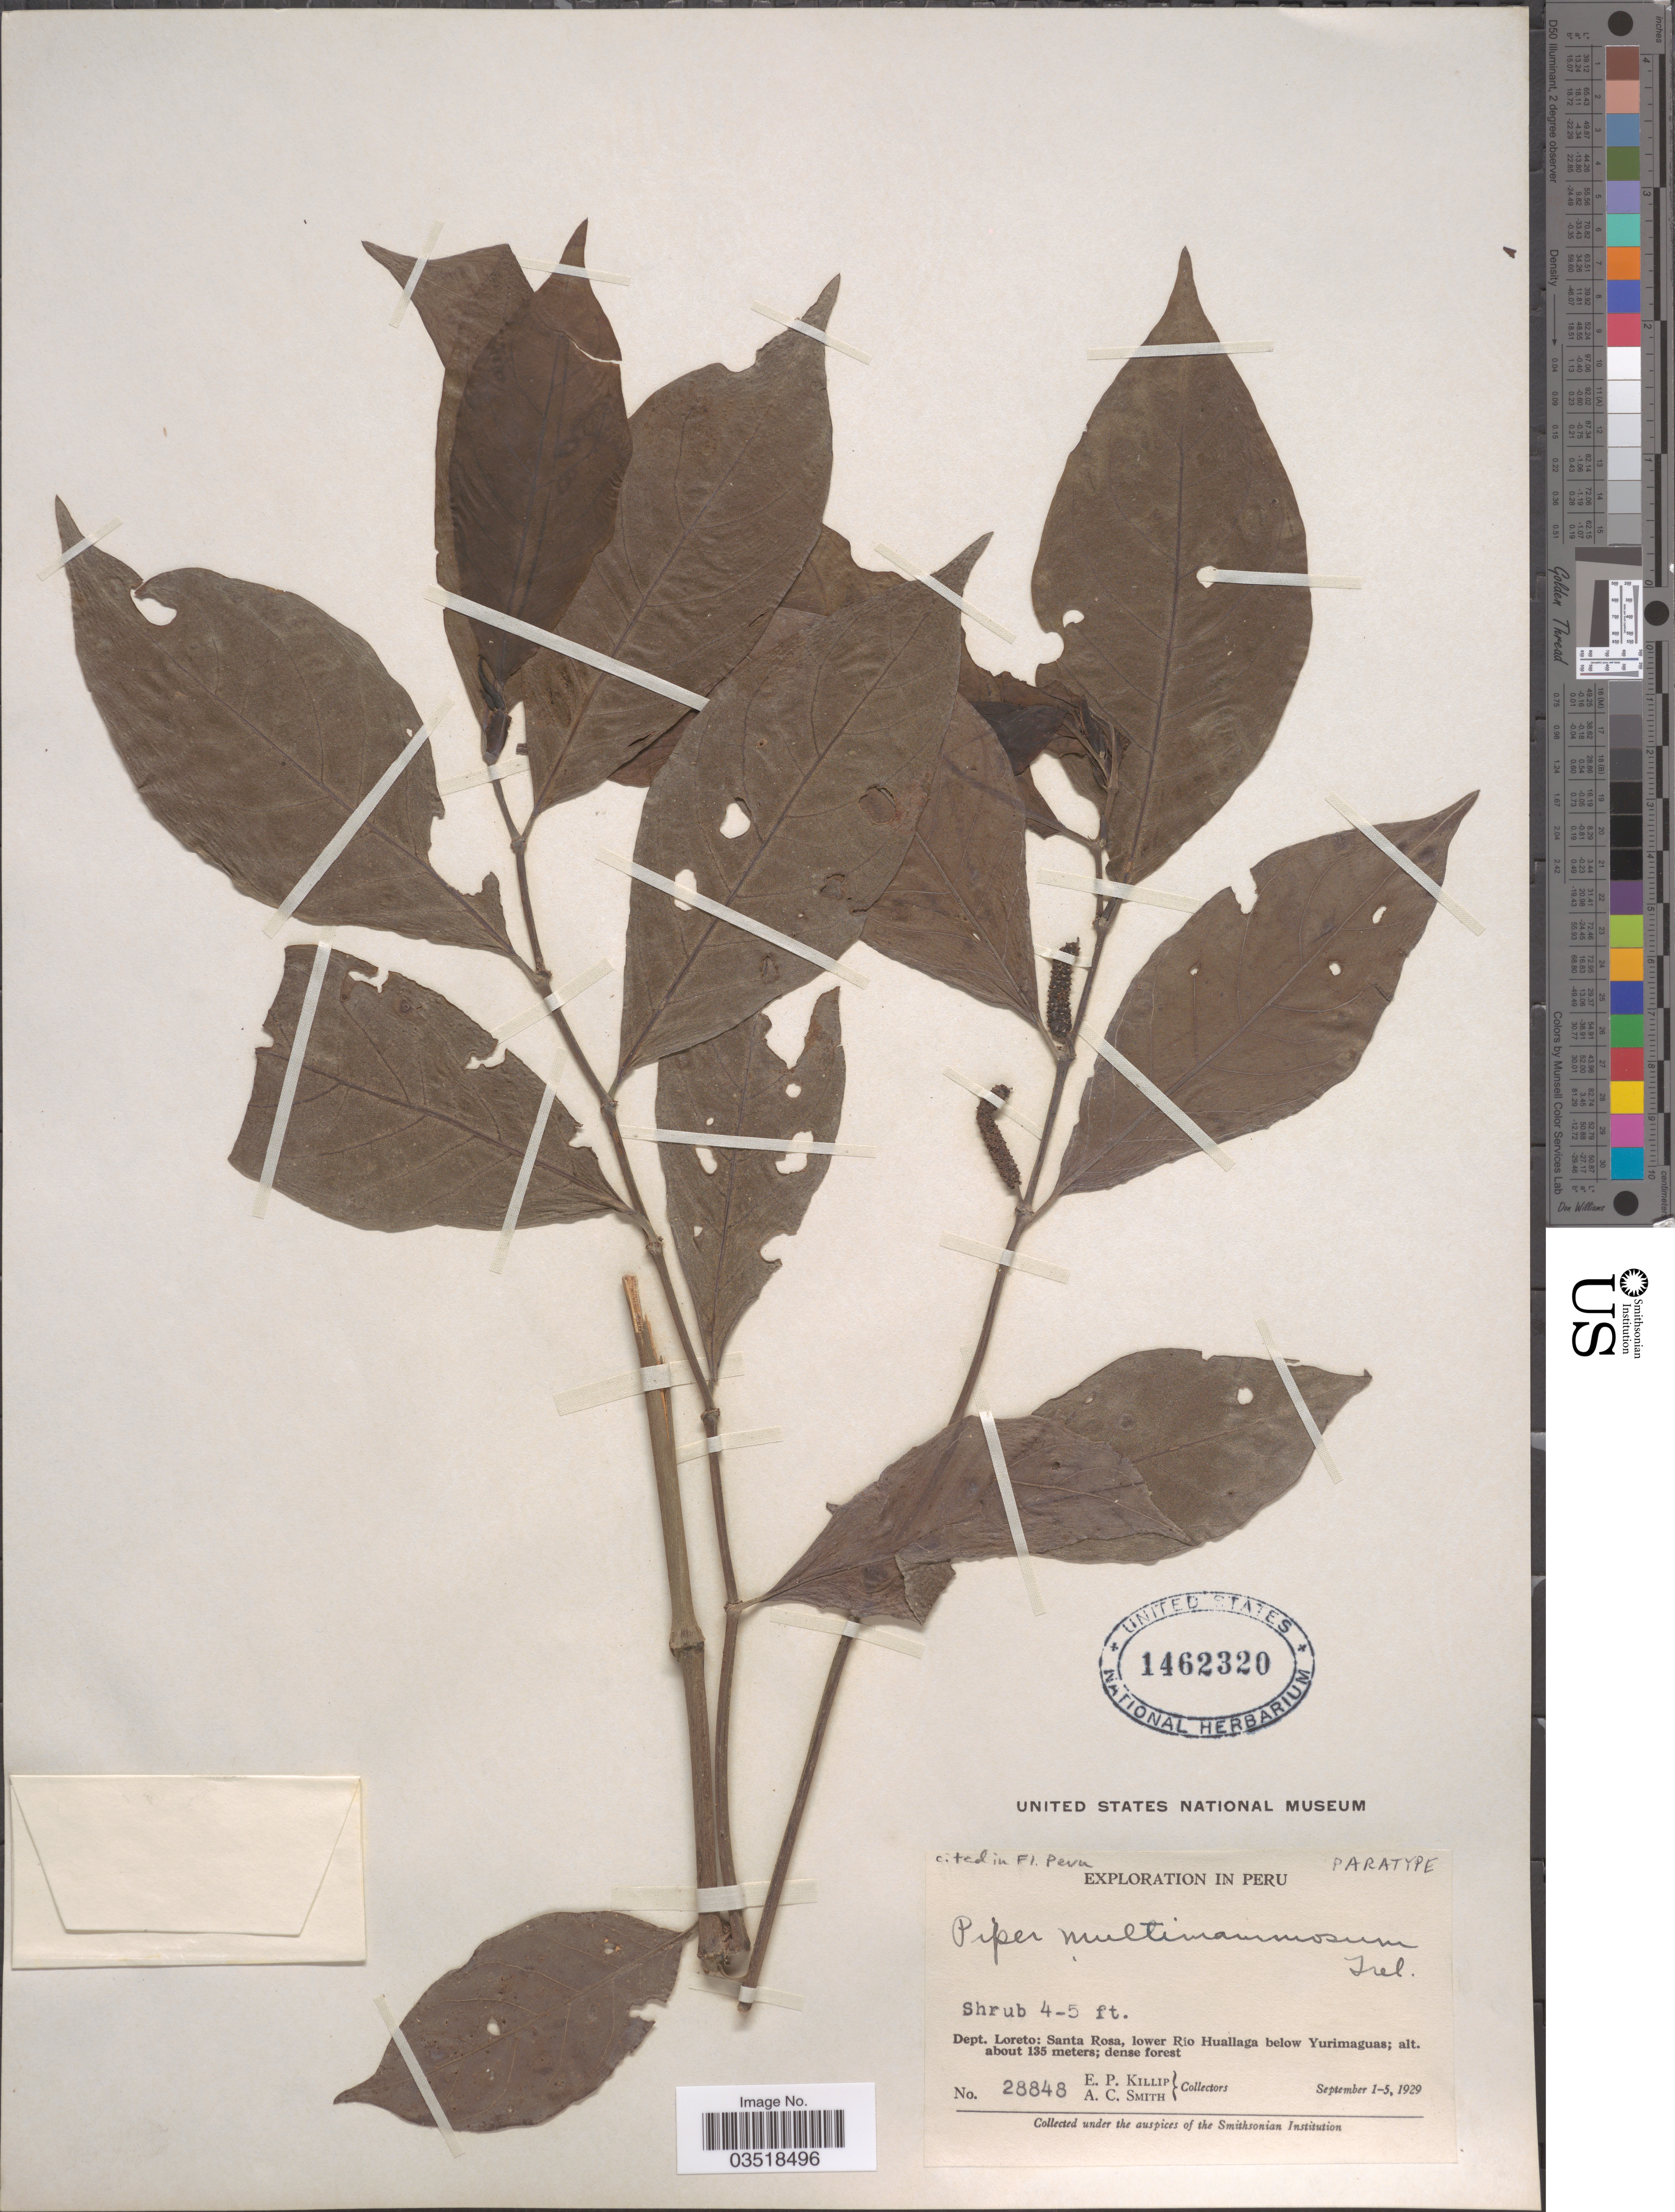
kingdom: Plantae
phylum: Tracheophyta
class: Magnoliopsida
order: Piperales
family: Piperaceae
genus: Piper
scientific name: Piper multimammosum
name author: Trel. in J.F. Macbr.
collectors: E. P. Killip & A. C. Smith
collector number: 28848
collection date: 1929-09-01/1929-09-05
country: Peru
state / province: Loreto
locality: Dept. Loreto: Santa Rosa, lower Río Huallaga below Yurimaguas.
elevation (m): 135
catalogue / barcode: US 1462320